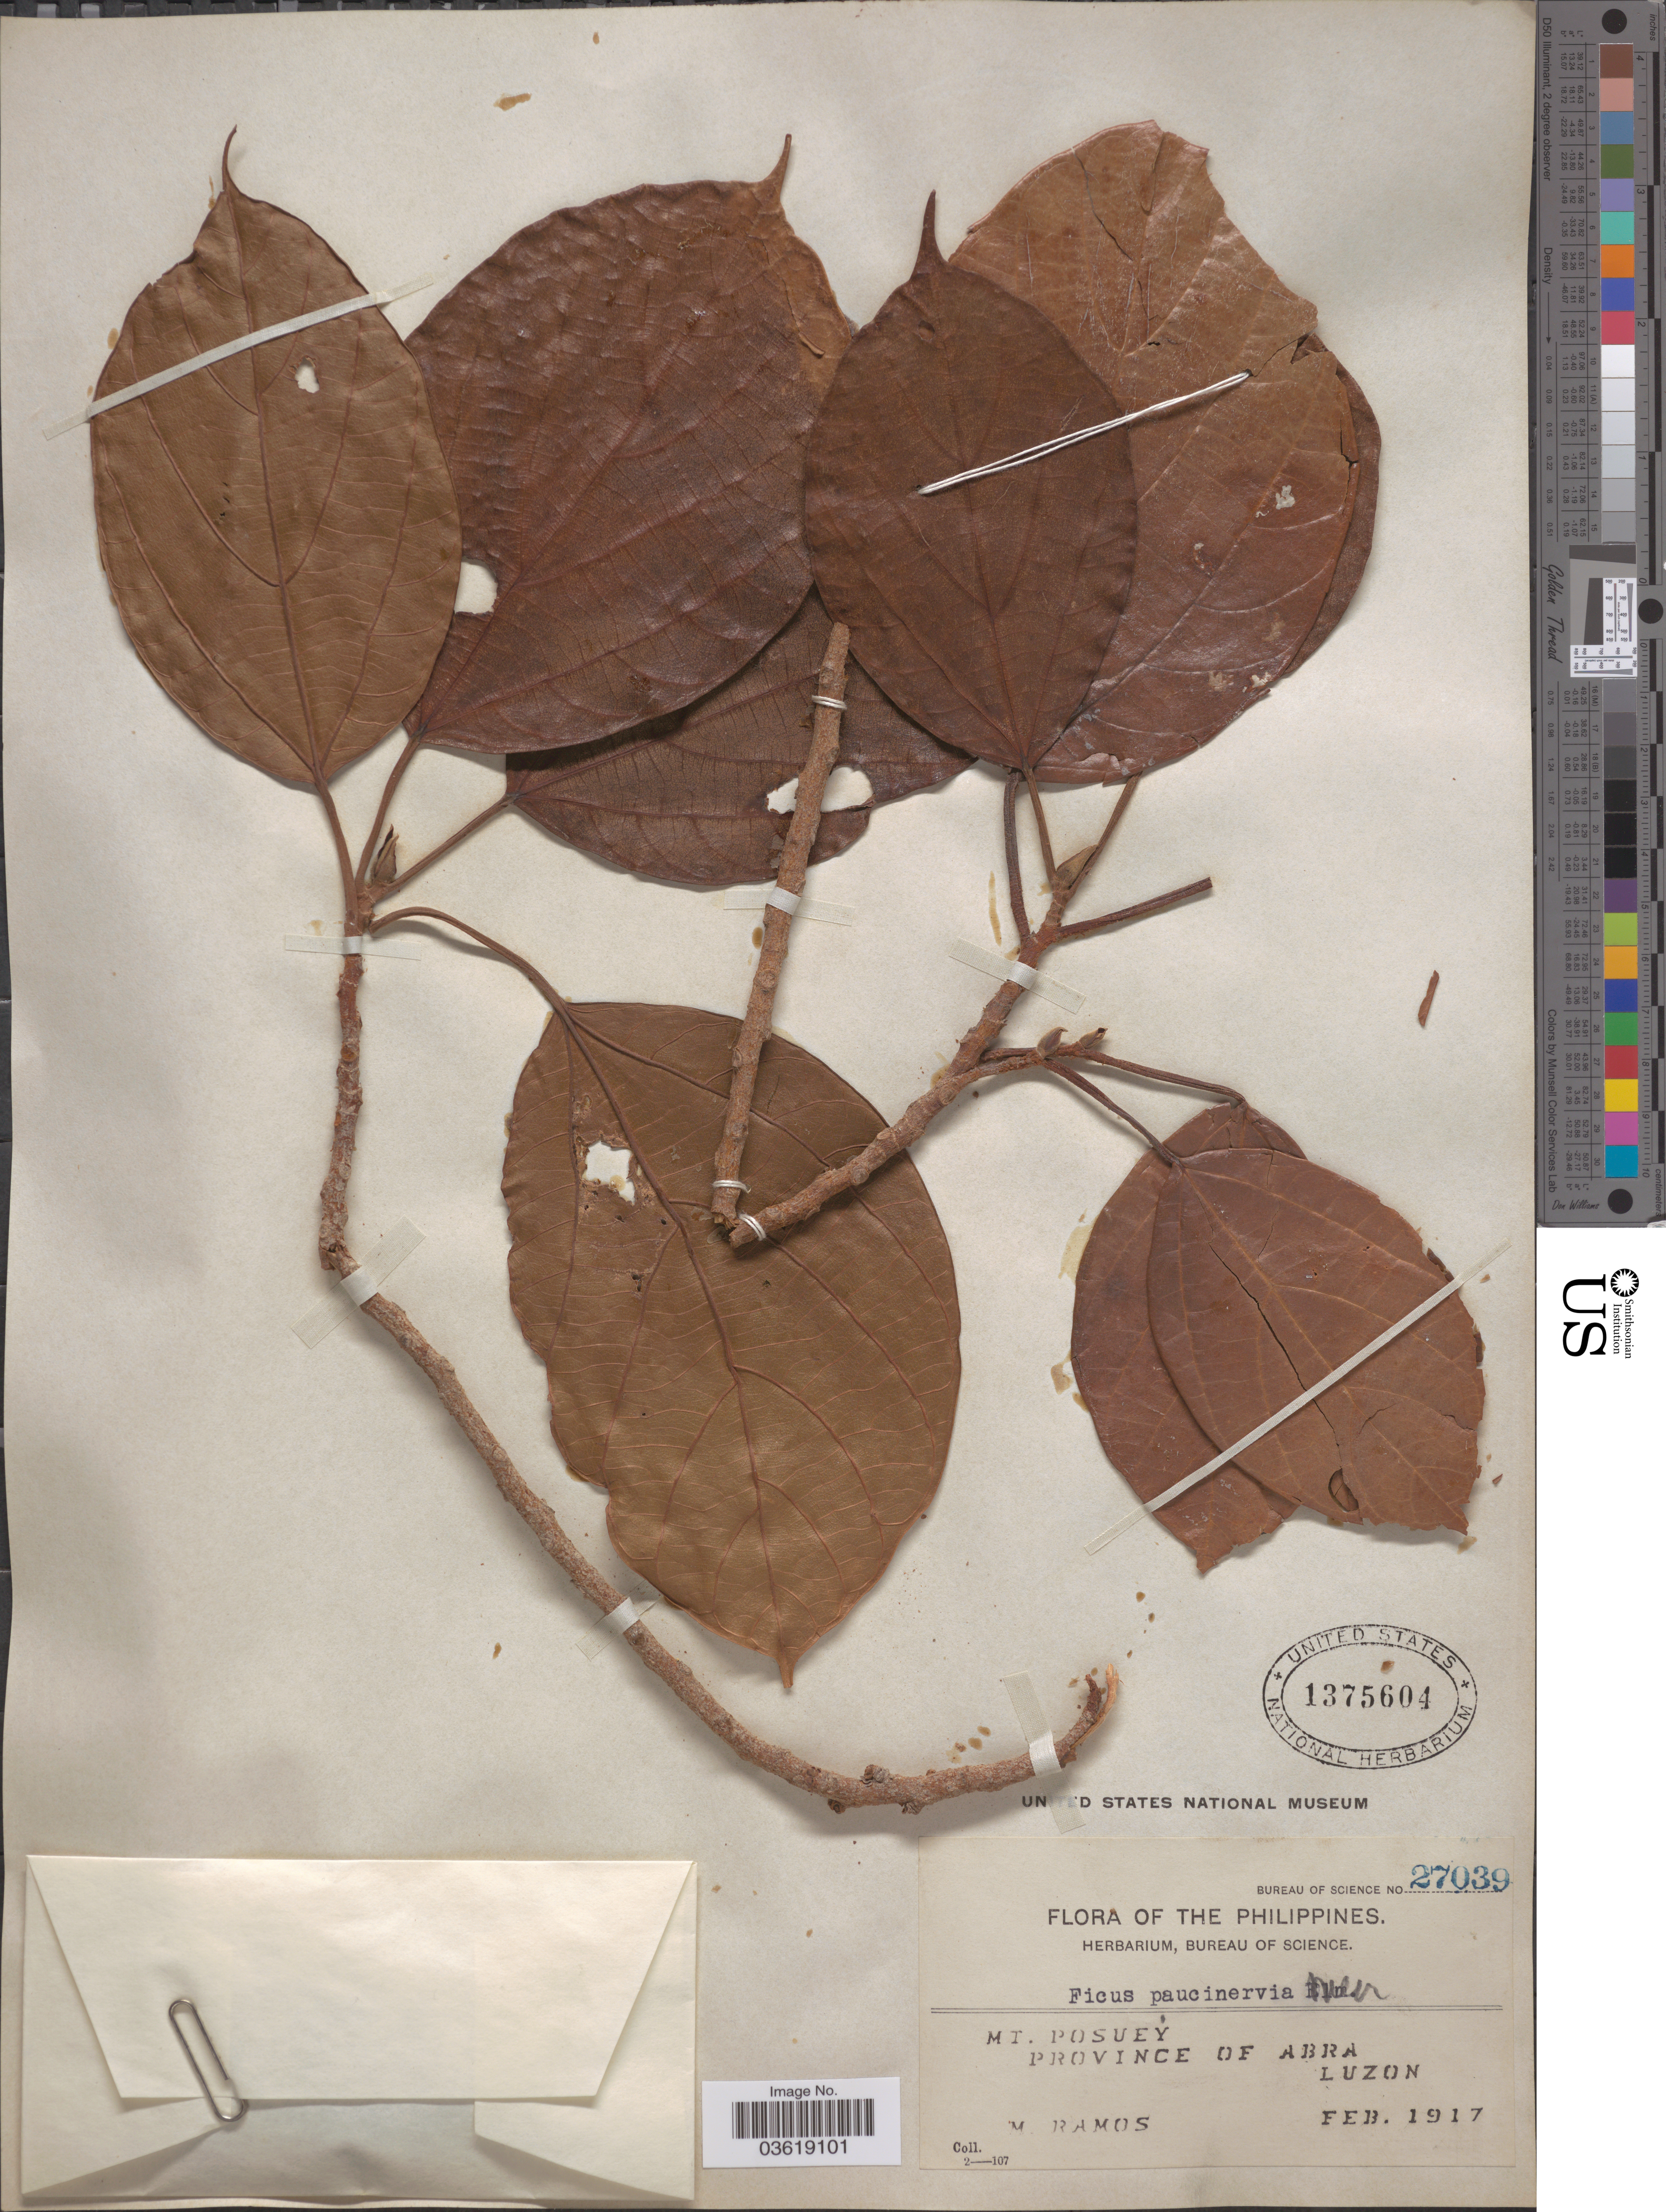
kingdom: Plantae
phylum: Tracheophyta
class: Magnoliopsida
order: Rosales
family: Moraceae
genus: Ficus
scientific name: Ficus integrifolia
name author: Elmer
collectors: M. Ramos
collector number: Bureau of Science 27039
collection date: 1917-02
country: Philippines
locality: Mt. Posuey. Province of Abra, Luzon.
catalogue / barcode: US 1375604